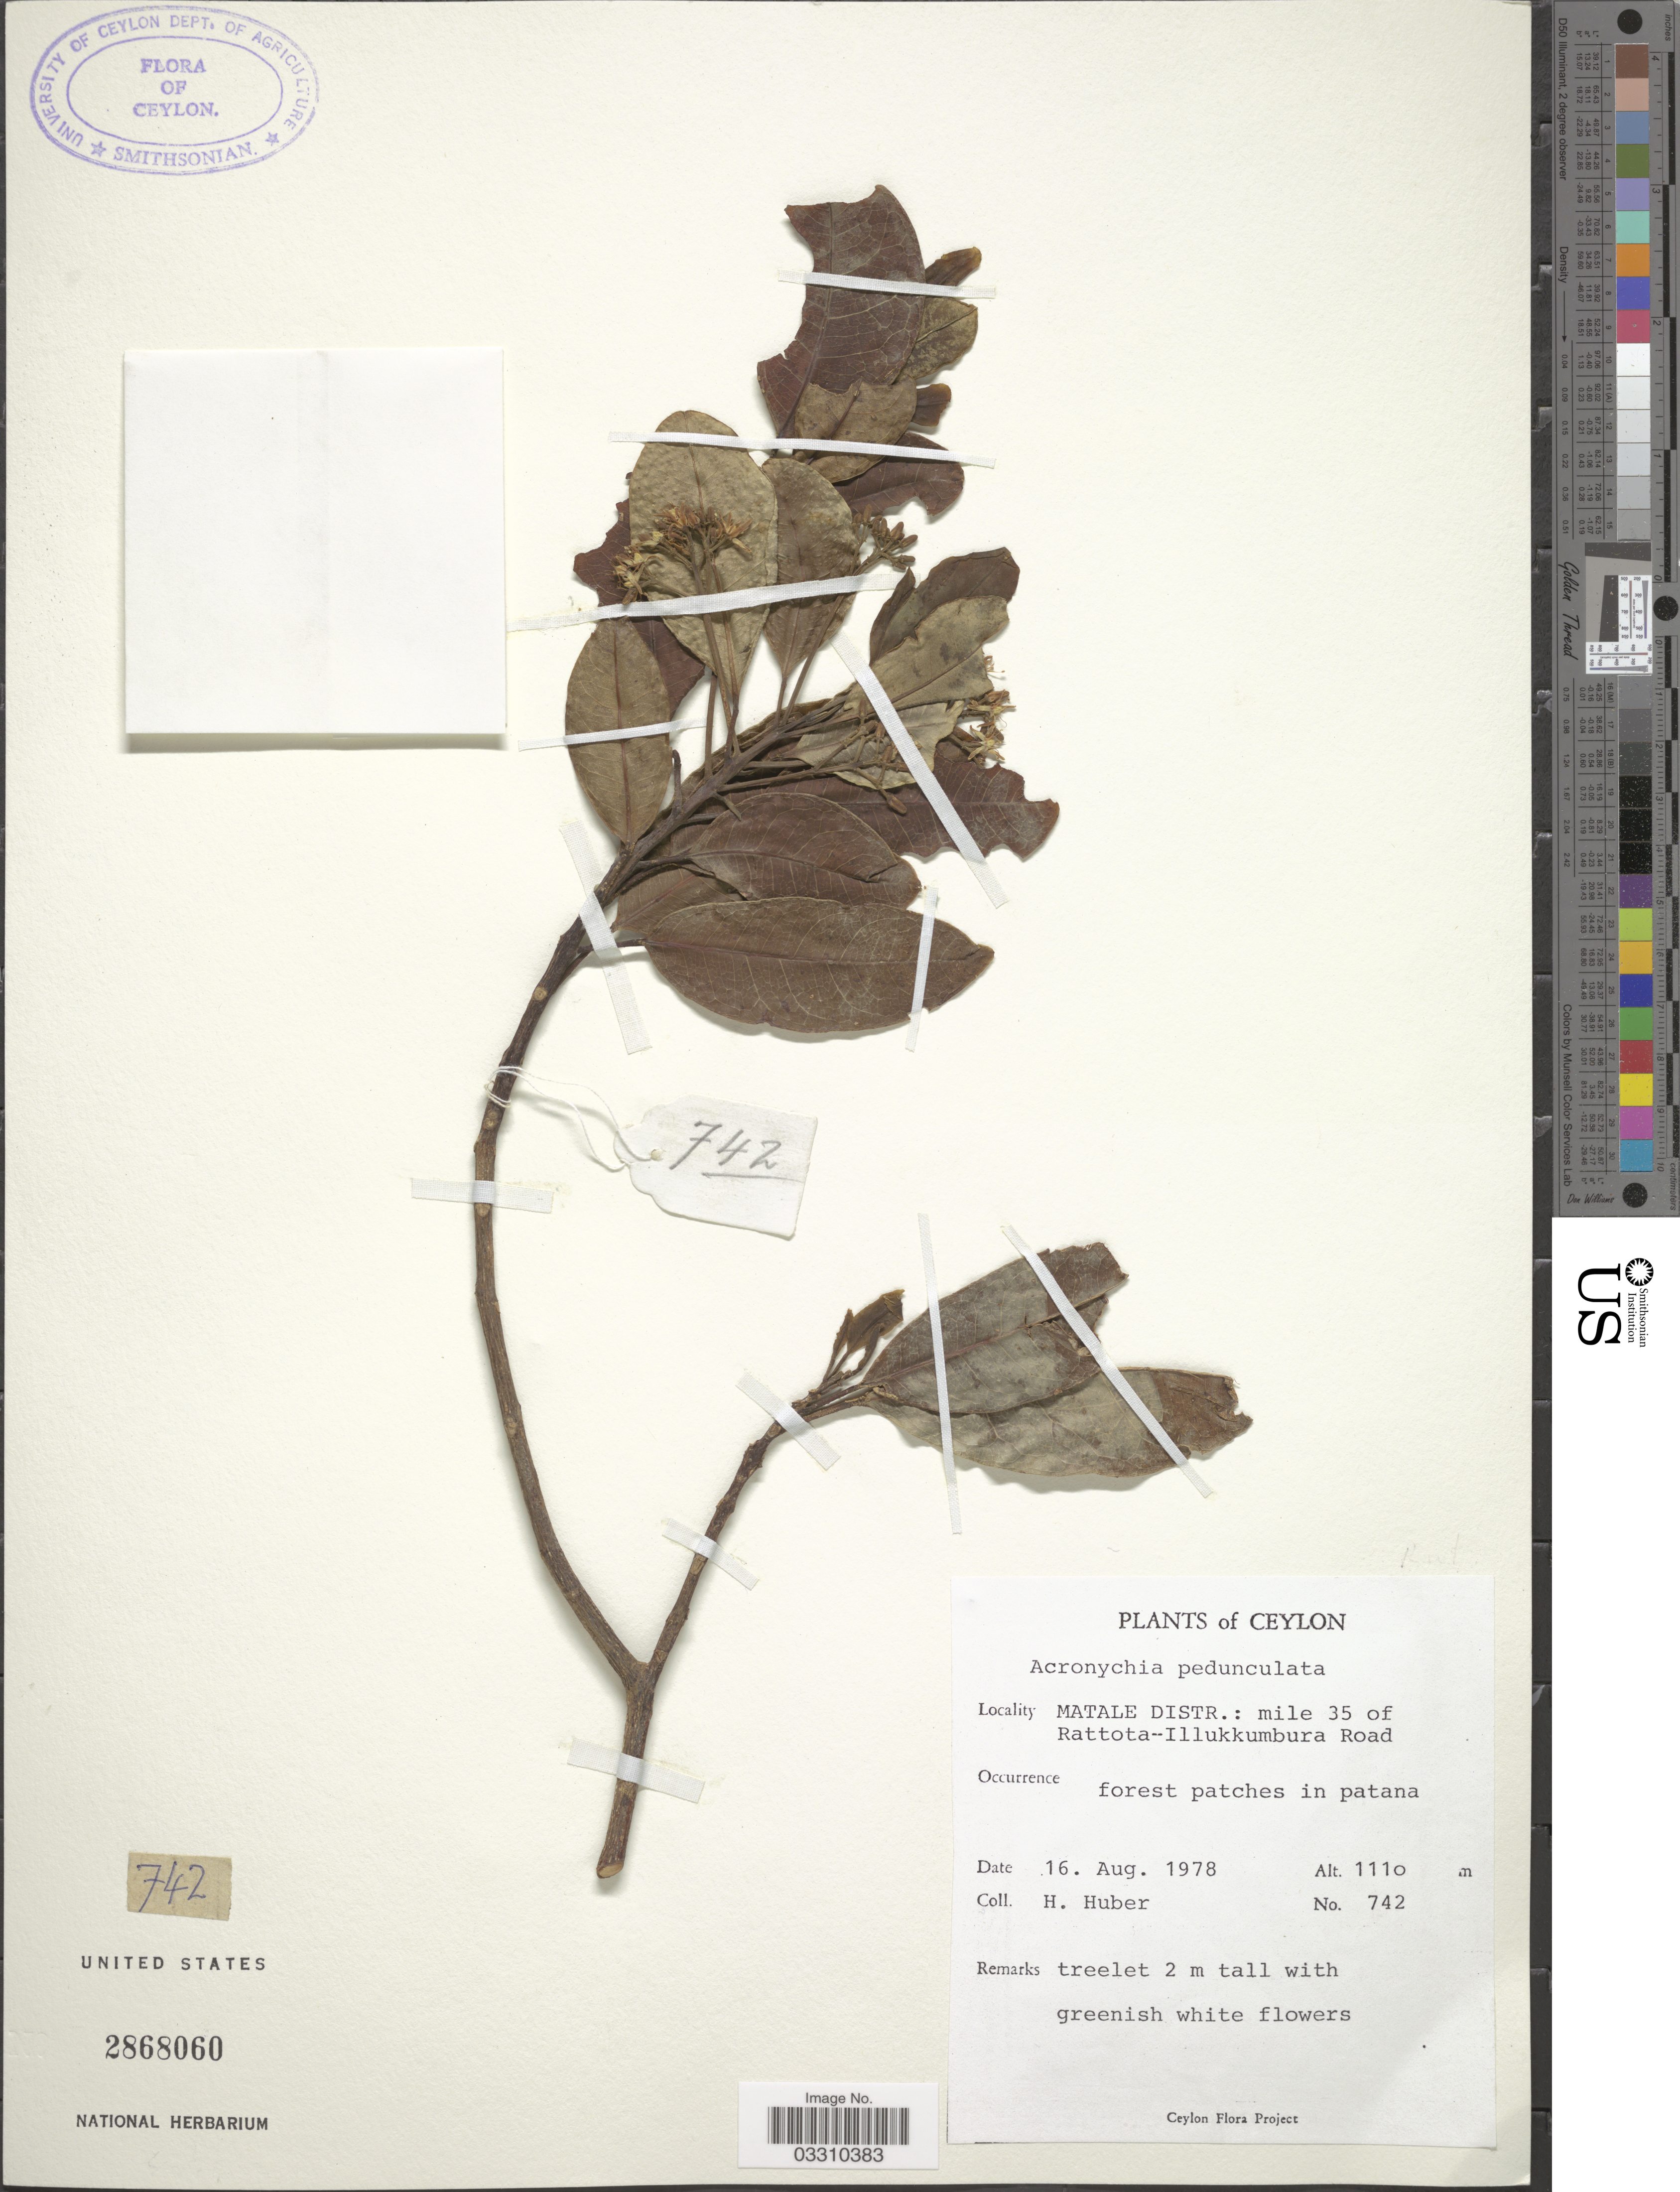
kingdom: Plantae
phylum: Tracheophyta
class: Magnoliopsida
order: Sapindales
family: Rutaceae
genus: Acronychia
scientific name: Acronychia pedunculata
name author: (L.) Miq.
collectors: H. Huber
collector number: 742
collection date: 1978-08-16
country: Sri Lanka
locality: Ceylon, Matale Distr.: mile 35 of Rattota - Illukkumbura Road.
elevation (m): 1110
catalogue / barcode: US 2868060